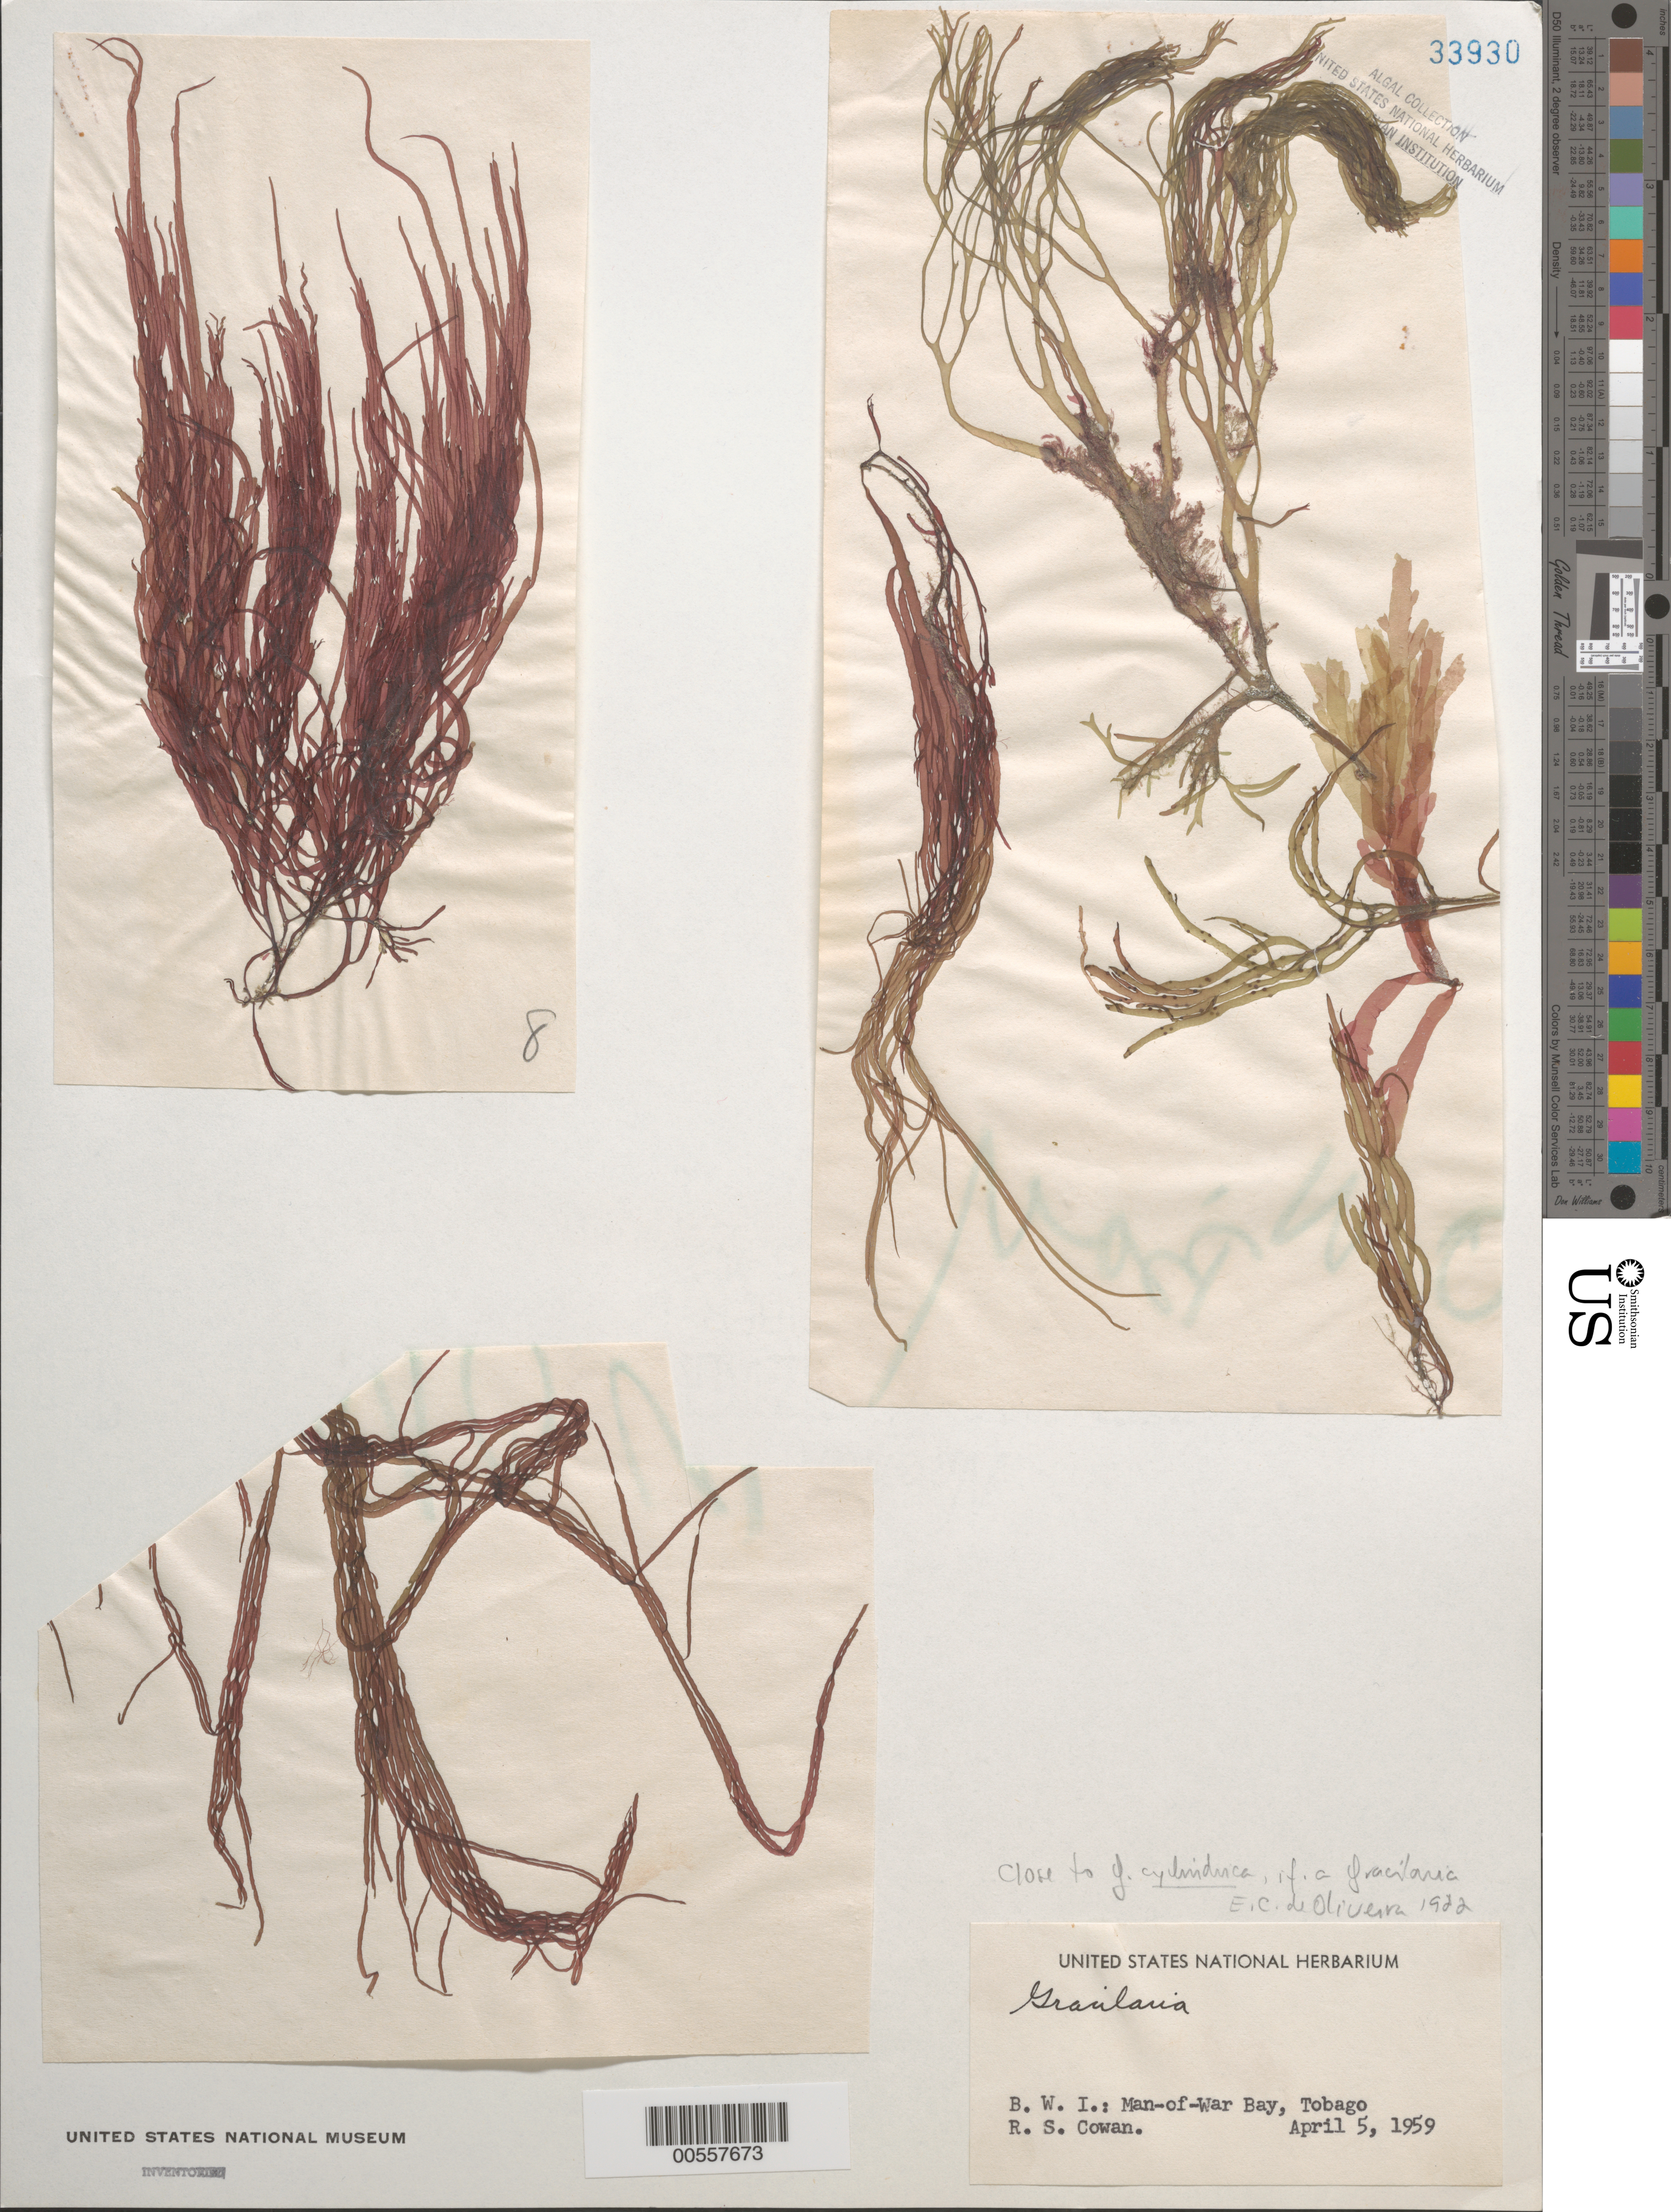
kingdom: Plantae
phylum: Rhodophyta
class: Florideophyceae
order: Gracilariales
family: Gracilariaceae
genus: Gracilaria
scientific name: Gracilaria sp.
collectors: R. S. Cowan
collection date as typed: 05 Apr 1959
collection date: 1959-04-05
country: Trinidad and Tobago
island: Tobago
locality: Man-of-War Bay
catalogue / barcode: US 33930